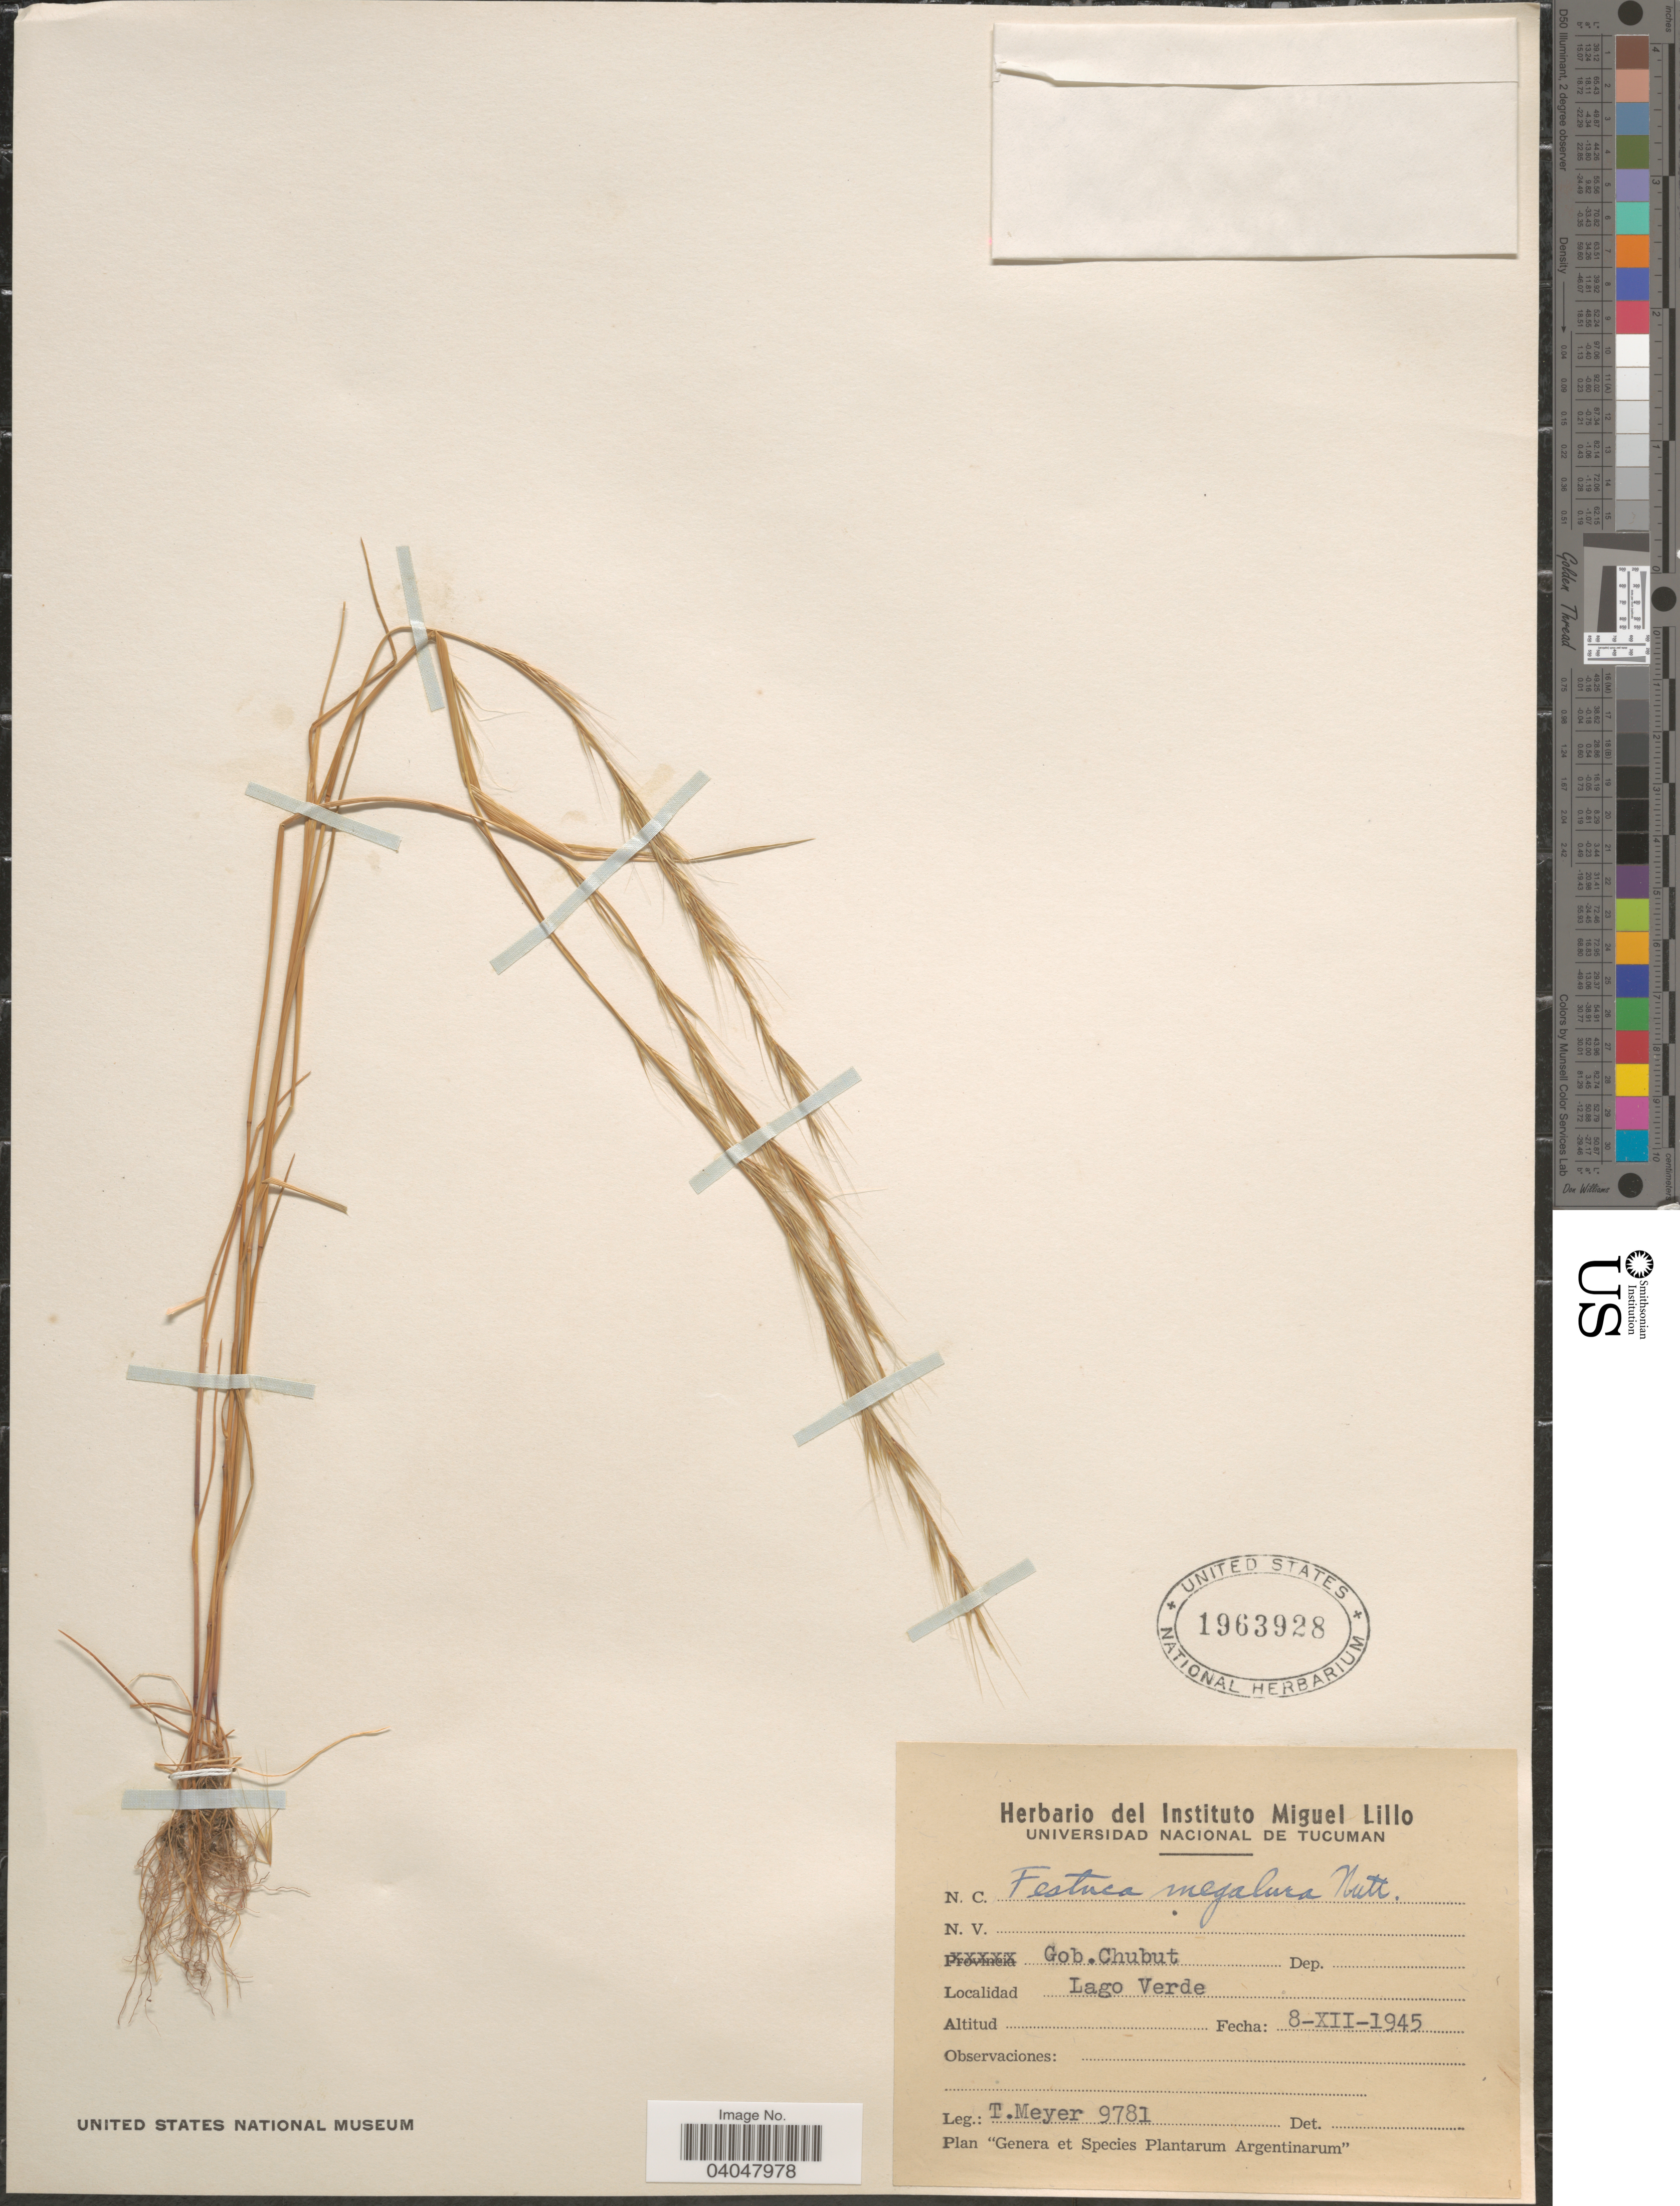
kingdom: Plantae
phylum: Tracheophyta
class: Liliopsida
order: Poales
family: Poaceae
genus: Festuca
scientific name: Festuca megalura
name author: Nutt.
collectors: T. Meyer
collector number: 9781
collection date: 1945-12-08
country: Argentina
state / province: Chubut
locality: Gob. Chubut. Lago Verde.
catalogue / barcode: US 1963928